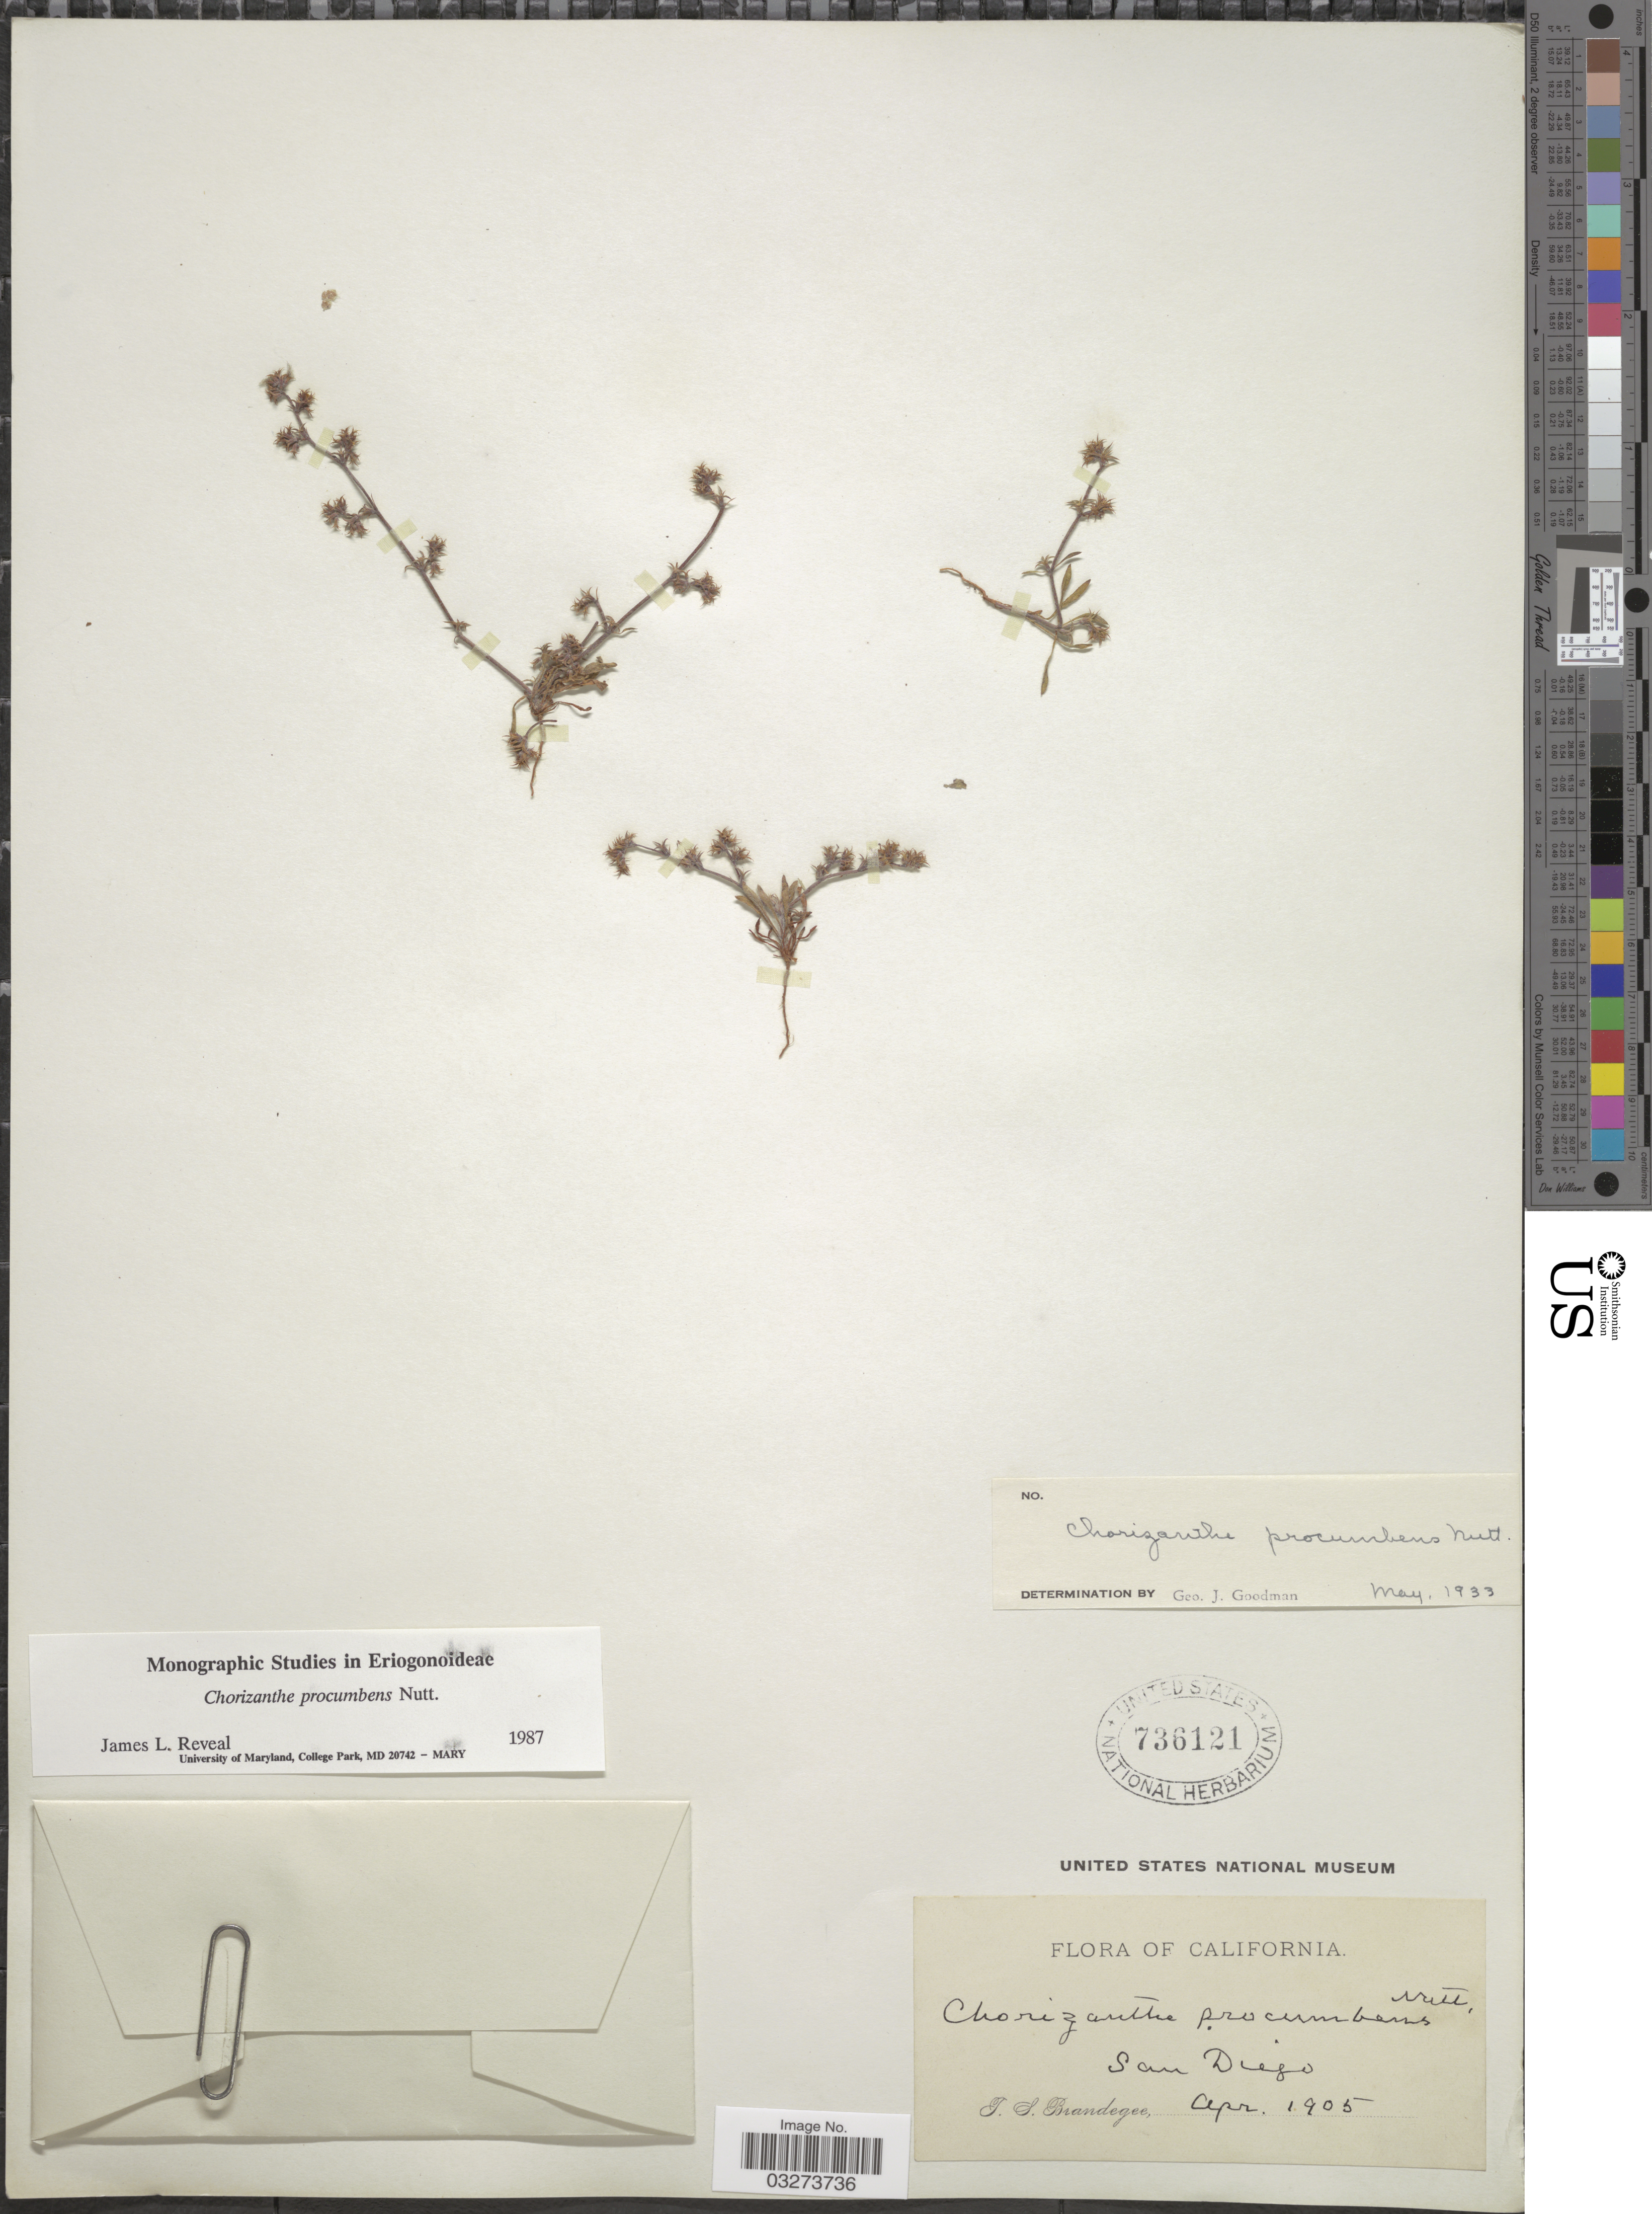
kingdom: Plantae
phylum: Tracheophyta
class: Magnoliopsida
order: Caryophyllales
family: Polygonaceae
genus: Chorizanthe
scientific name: Chorizanthe procumbens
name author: Nutt.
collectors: J. S. Brandegee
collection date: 1905-04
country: United States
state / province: California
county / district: San Diego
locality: San Diego.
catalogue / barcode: US 736121